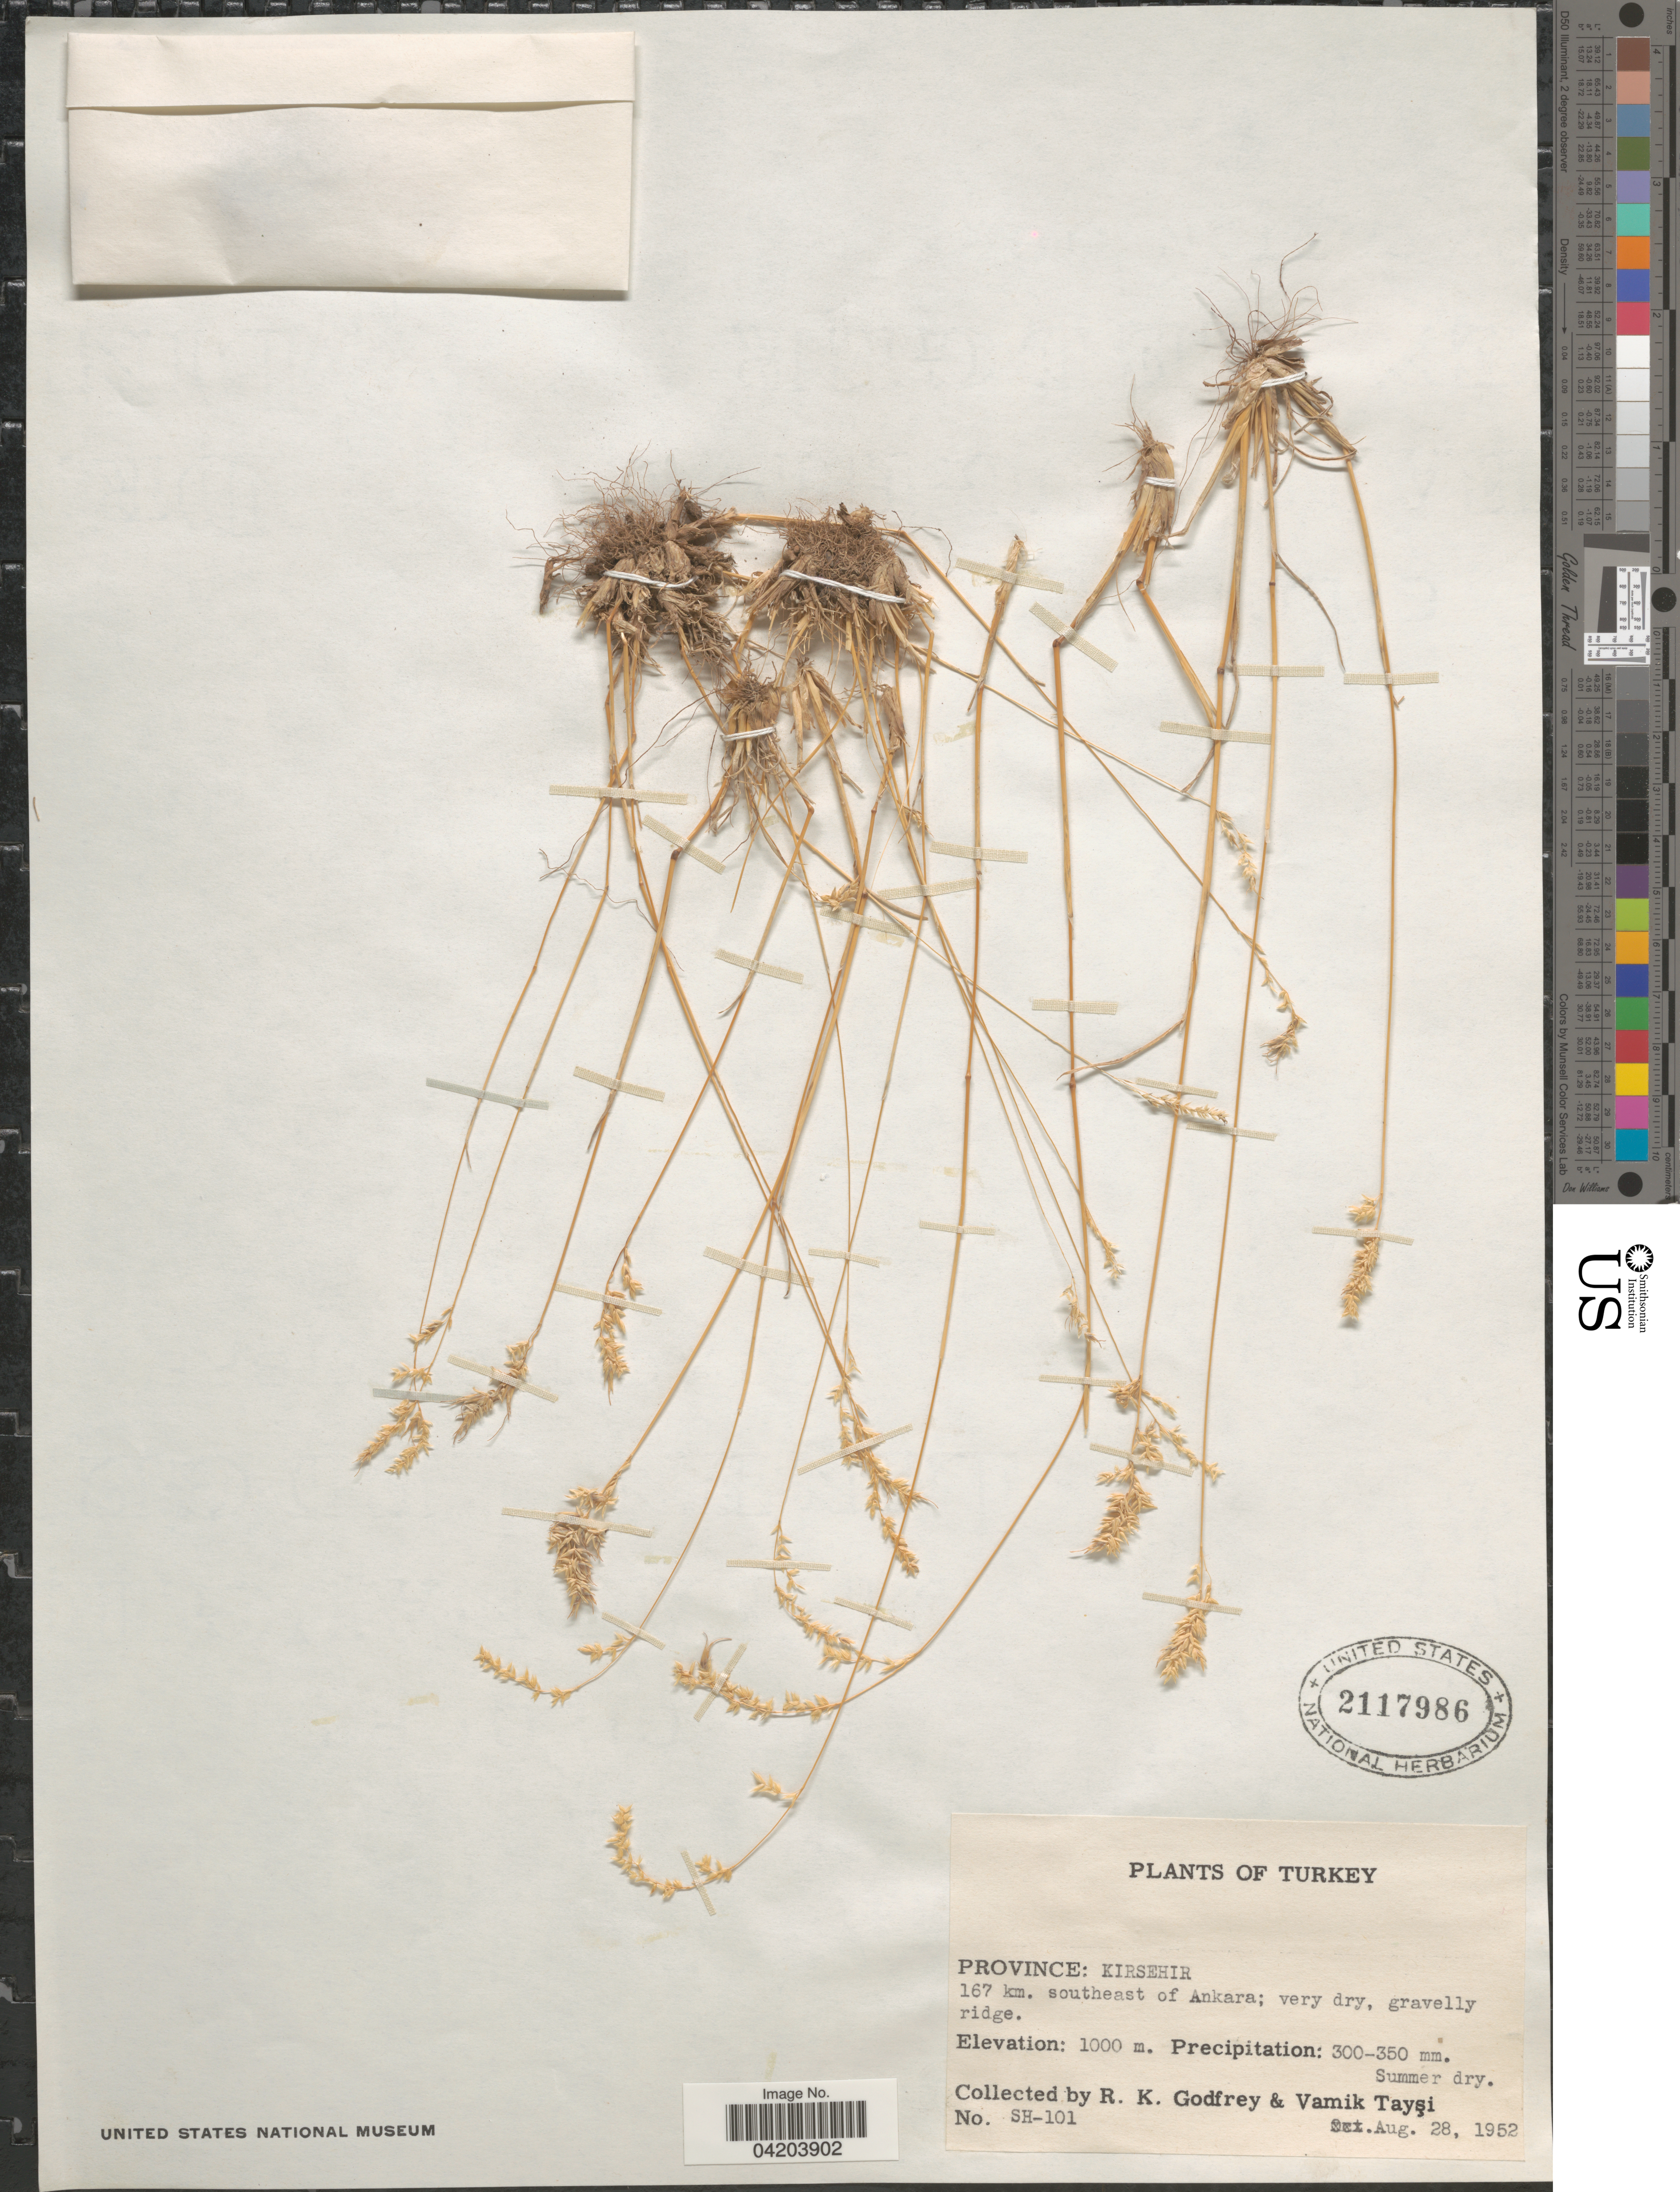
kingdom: Plantae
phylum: Tracheophyta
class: Liliopsida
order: Poales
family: Poaceae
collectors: R. K. Godfrey & V. Taysi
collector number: SH-101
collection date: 1952-08-28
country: Turkey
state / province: Kirsehir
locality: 167 km. southeast of Ankara.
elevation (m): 1000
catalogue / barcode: US 2117986